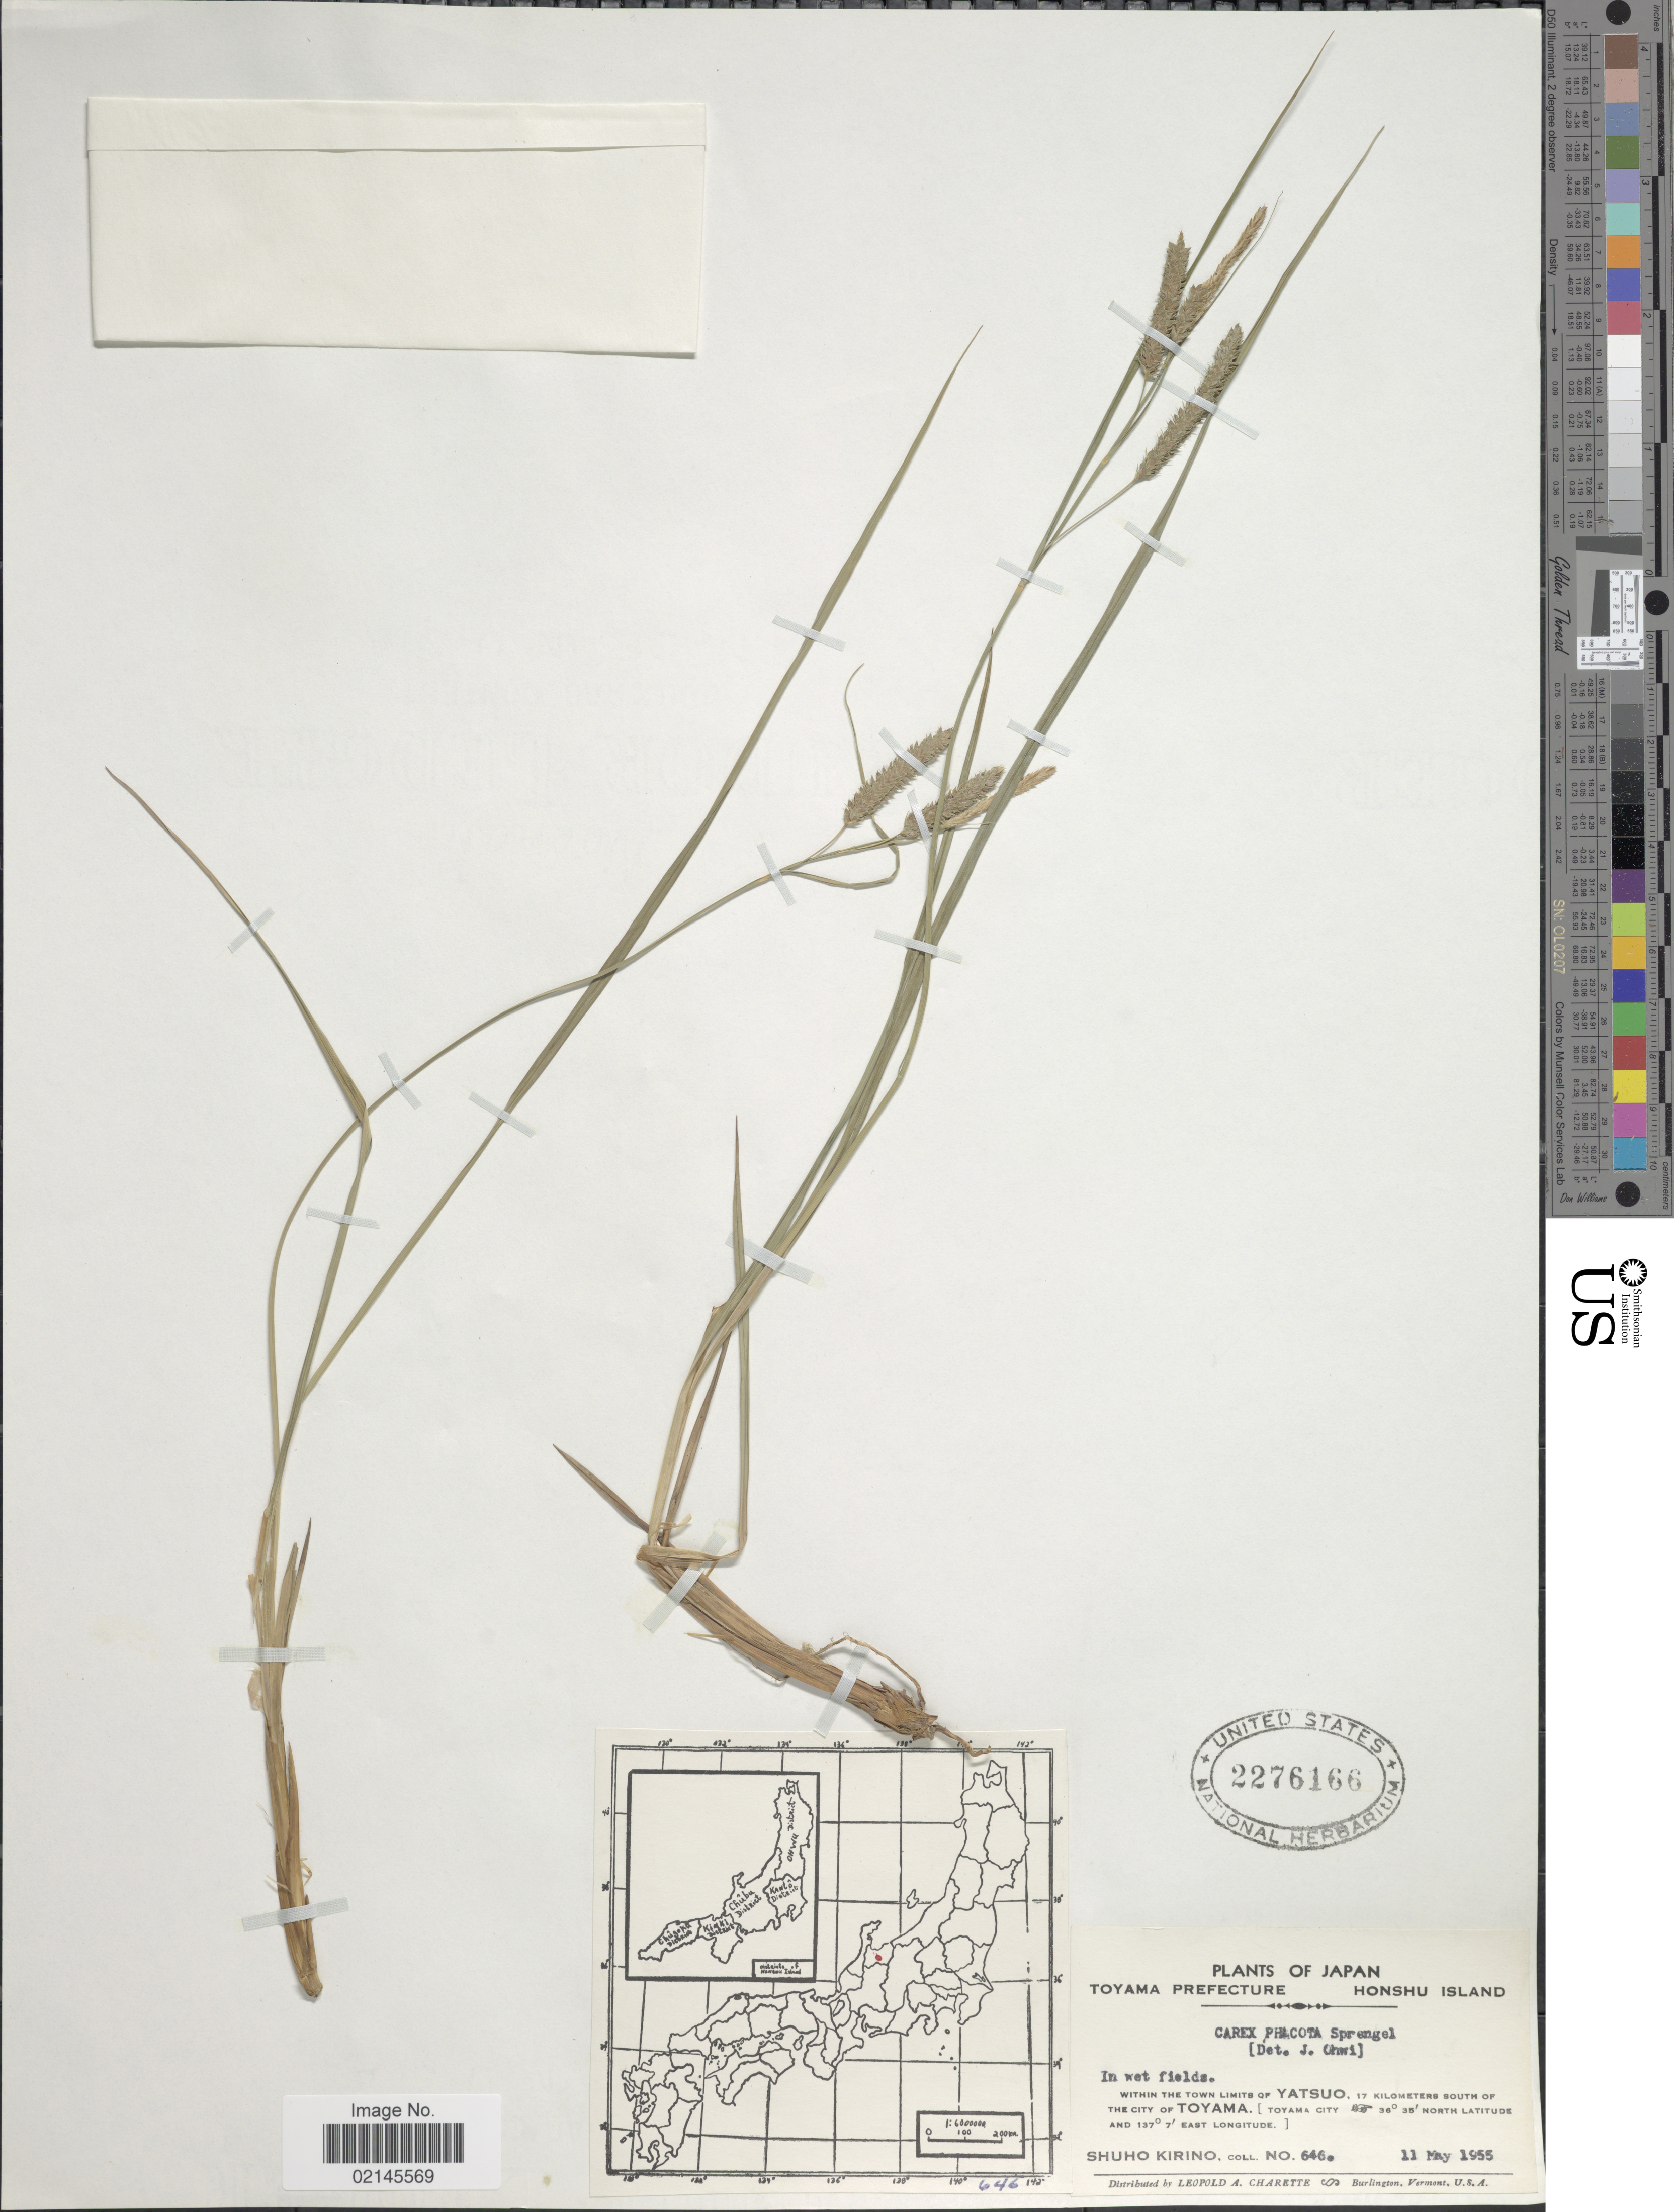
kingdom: Plantae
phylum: Tracheophyta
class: Liliopsida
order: Poales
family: Cyperaceae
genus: Carex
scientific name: Carex phacota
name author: Spreng.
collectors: S. Kirino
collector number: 646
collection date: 1955-05-11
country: Japan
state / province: Toyama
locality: Honshu Island, within the town limits of Yatsuo, 17 kilometers south of the City of Toyama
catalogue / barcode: US 2276166